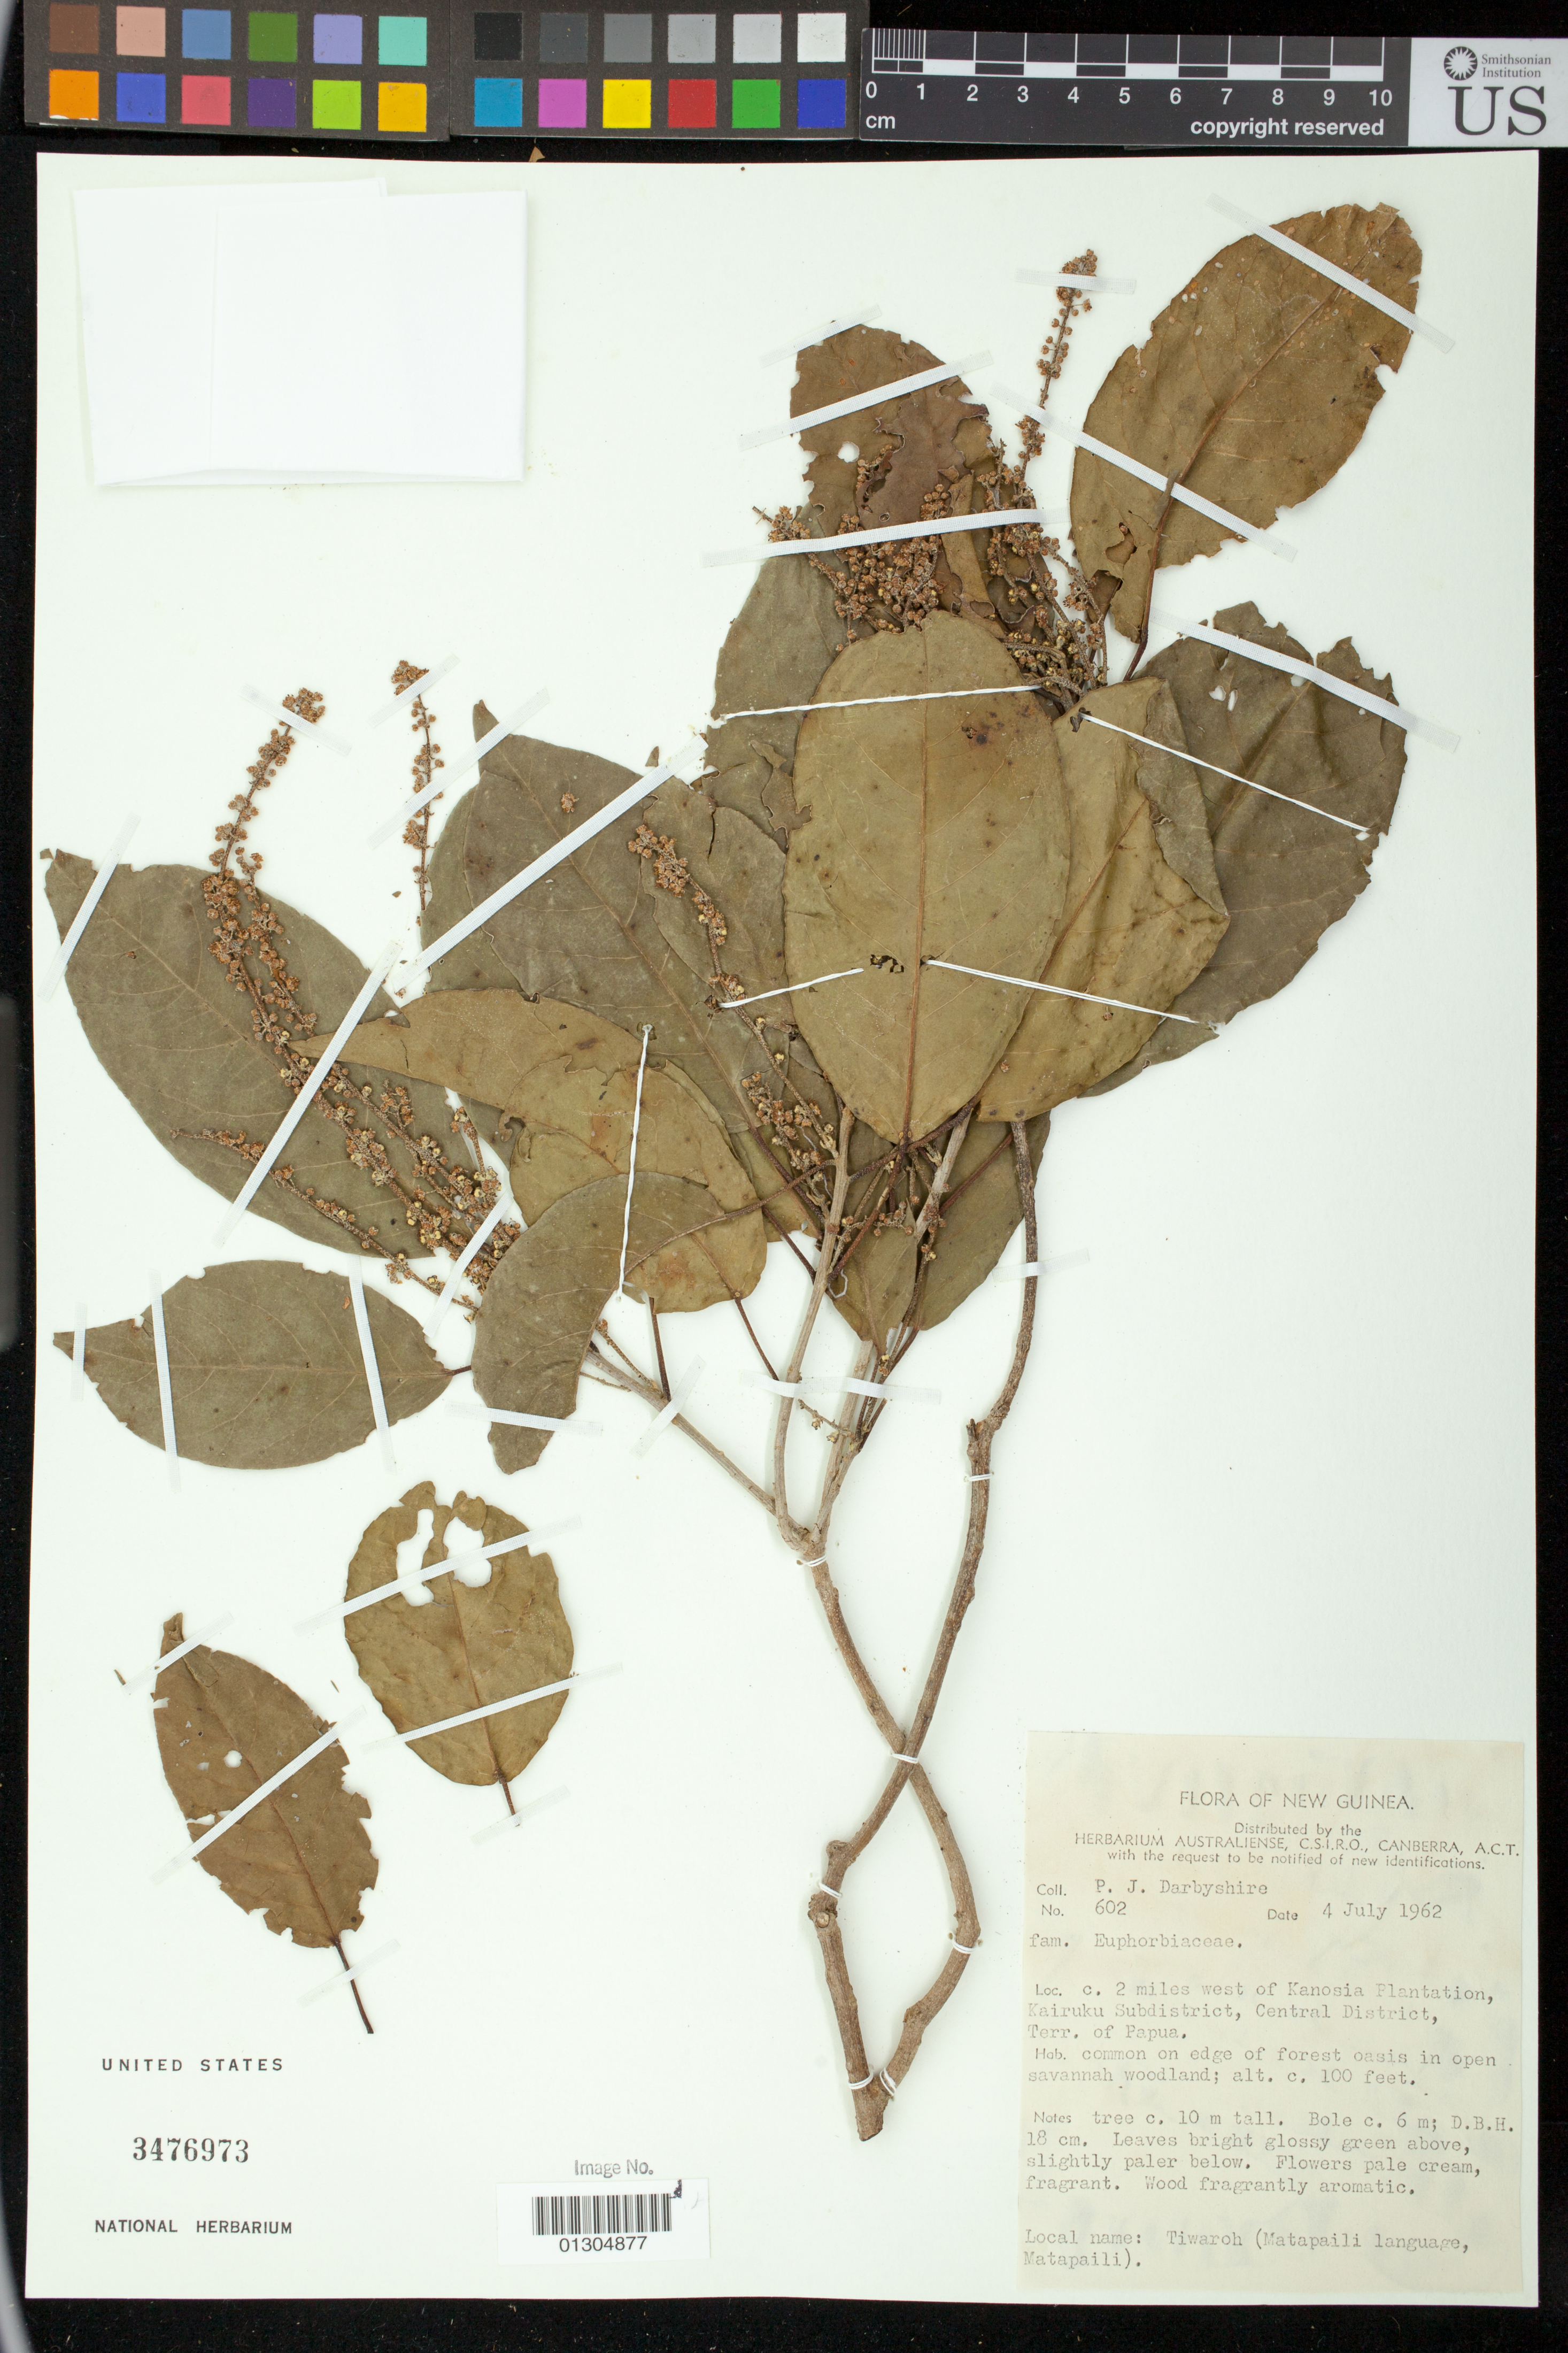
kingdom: Plantae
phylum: Tracheophyta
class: Magnoliopsida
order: Malpighiales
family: Euphorbiaceae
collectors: P. Darbyshire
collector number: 602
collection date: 1962-07-04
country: Papua New Guinea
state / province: Central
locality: c. 2 miles west of Kanosia Plantation, Kairuku Subdistrict,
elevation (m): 30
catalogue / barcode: US 3476973